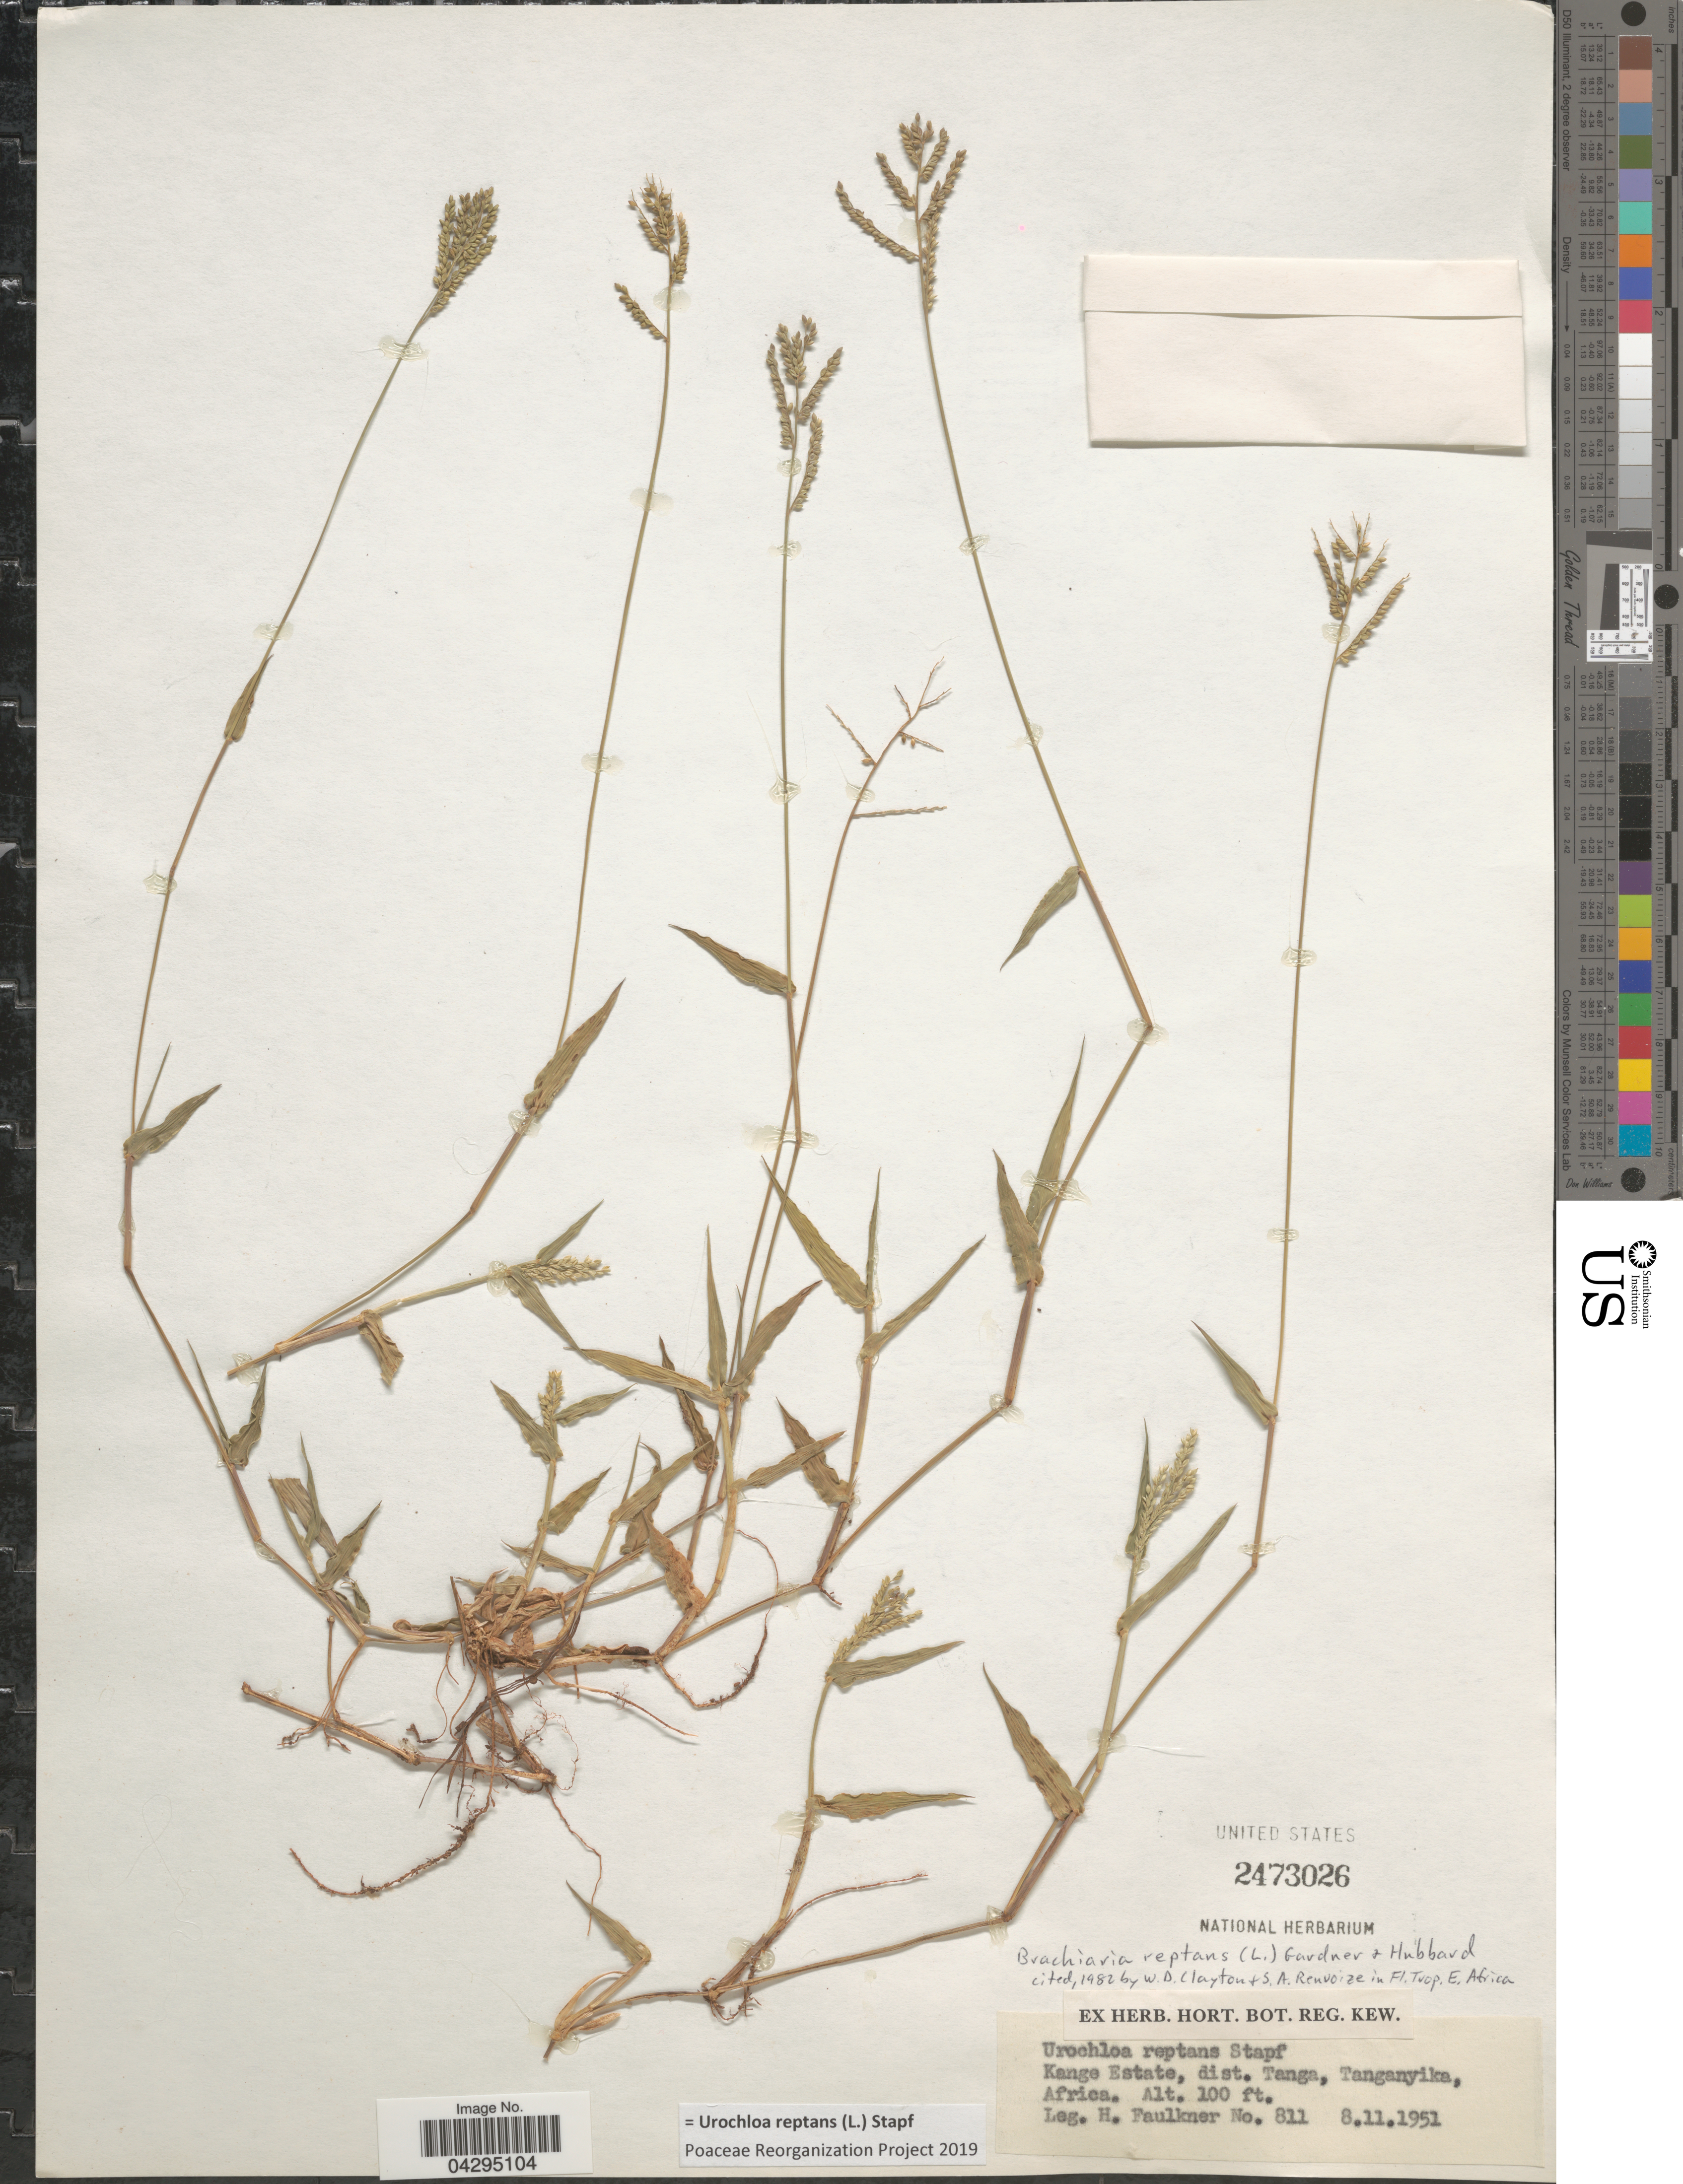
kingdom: Plantae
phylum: Tracheophyta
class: Liliopsida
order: Poales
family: Poaceae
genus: Urochloa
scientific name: Urochloa reptans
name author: (L.) Stapf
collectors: H. Faulkner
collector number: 811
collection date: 1951-11-08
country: Tanzania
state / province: Tanga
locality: Kange Estate, dist. Tanga, Tanganyika.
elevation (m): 30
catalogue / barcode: US 2473026